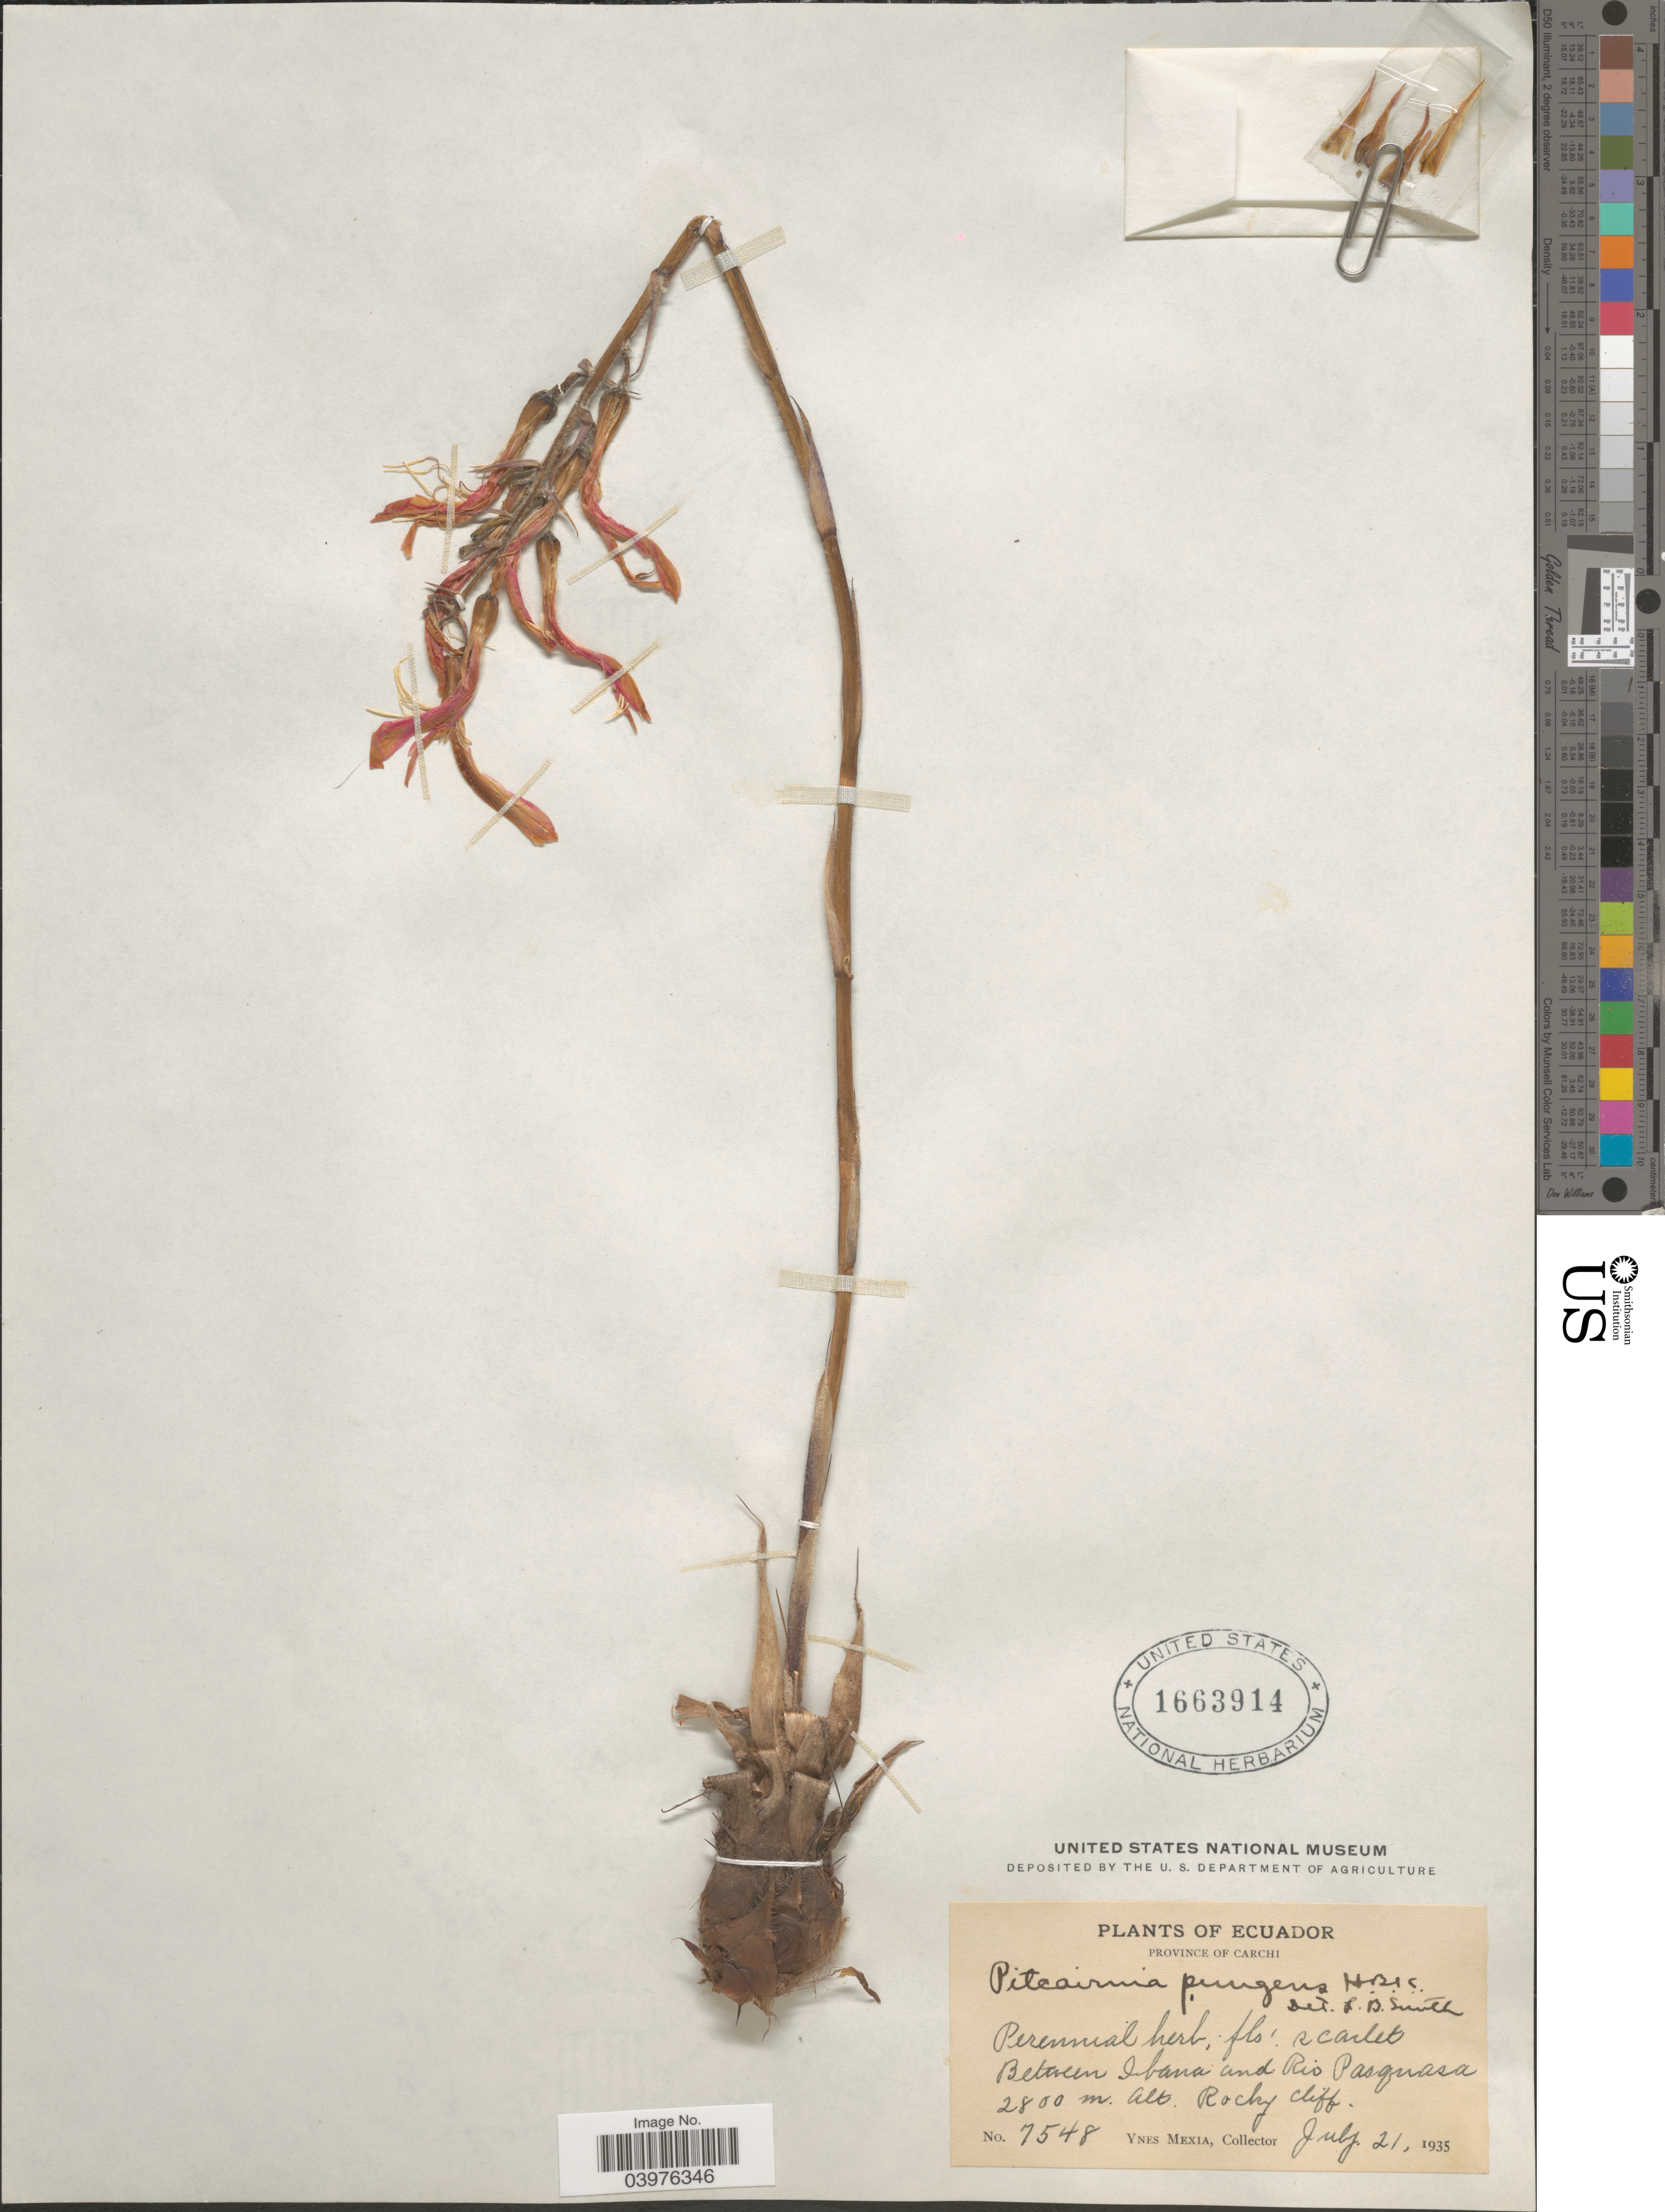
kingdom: Plantae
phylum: Tracheophyta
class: Liliopsida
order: Poales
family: Bromeliaceae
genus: Pitcairnia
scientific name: Pitcairnia pungens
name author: Kunth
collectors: Y. Mexia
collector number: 7548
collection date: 1935-07-21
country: Ecuador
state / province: Carchi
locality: Between Ibana and Rio Pasquasa.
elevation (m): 2800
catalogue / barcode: US 1663914